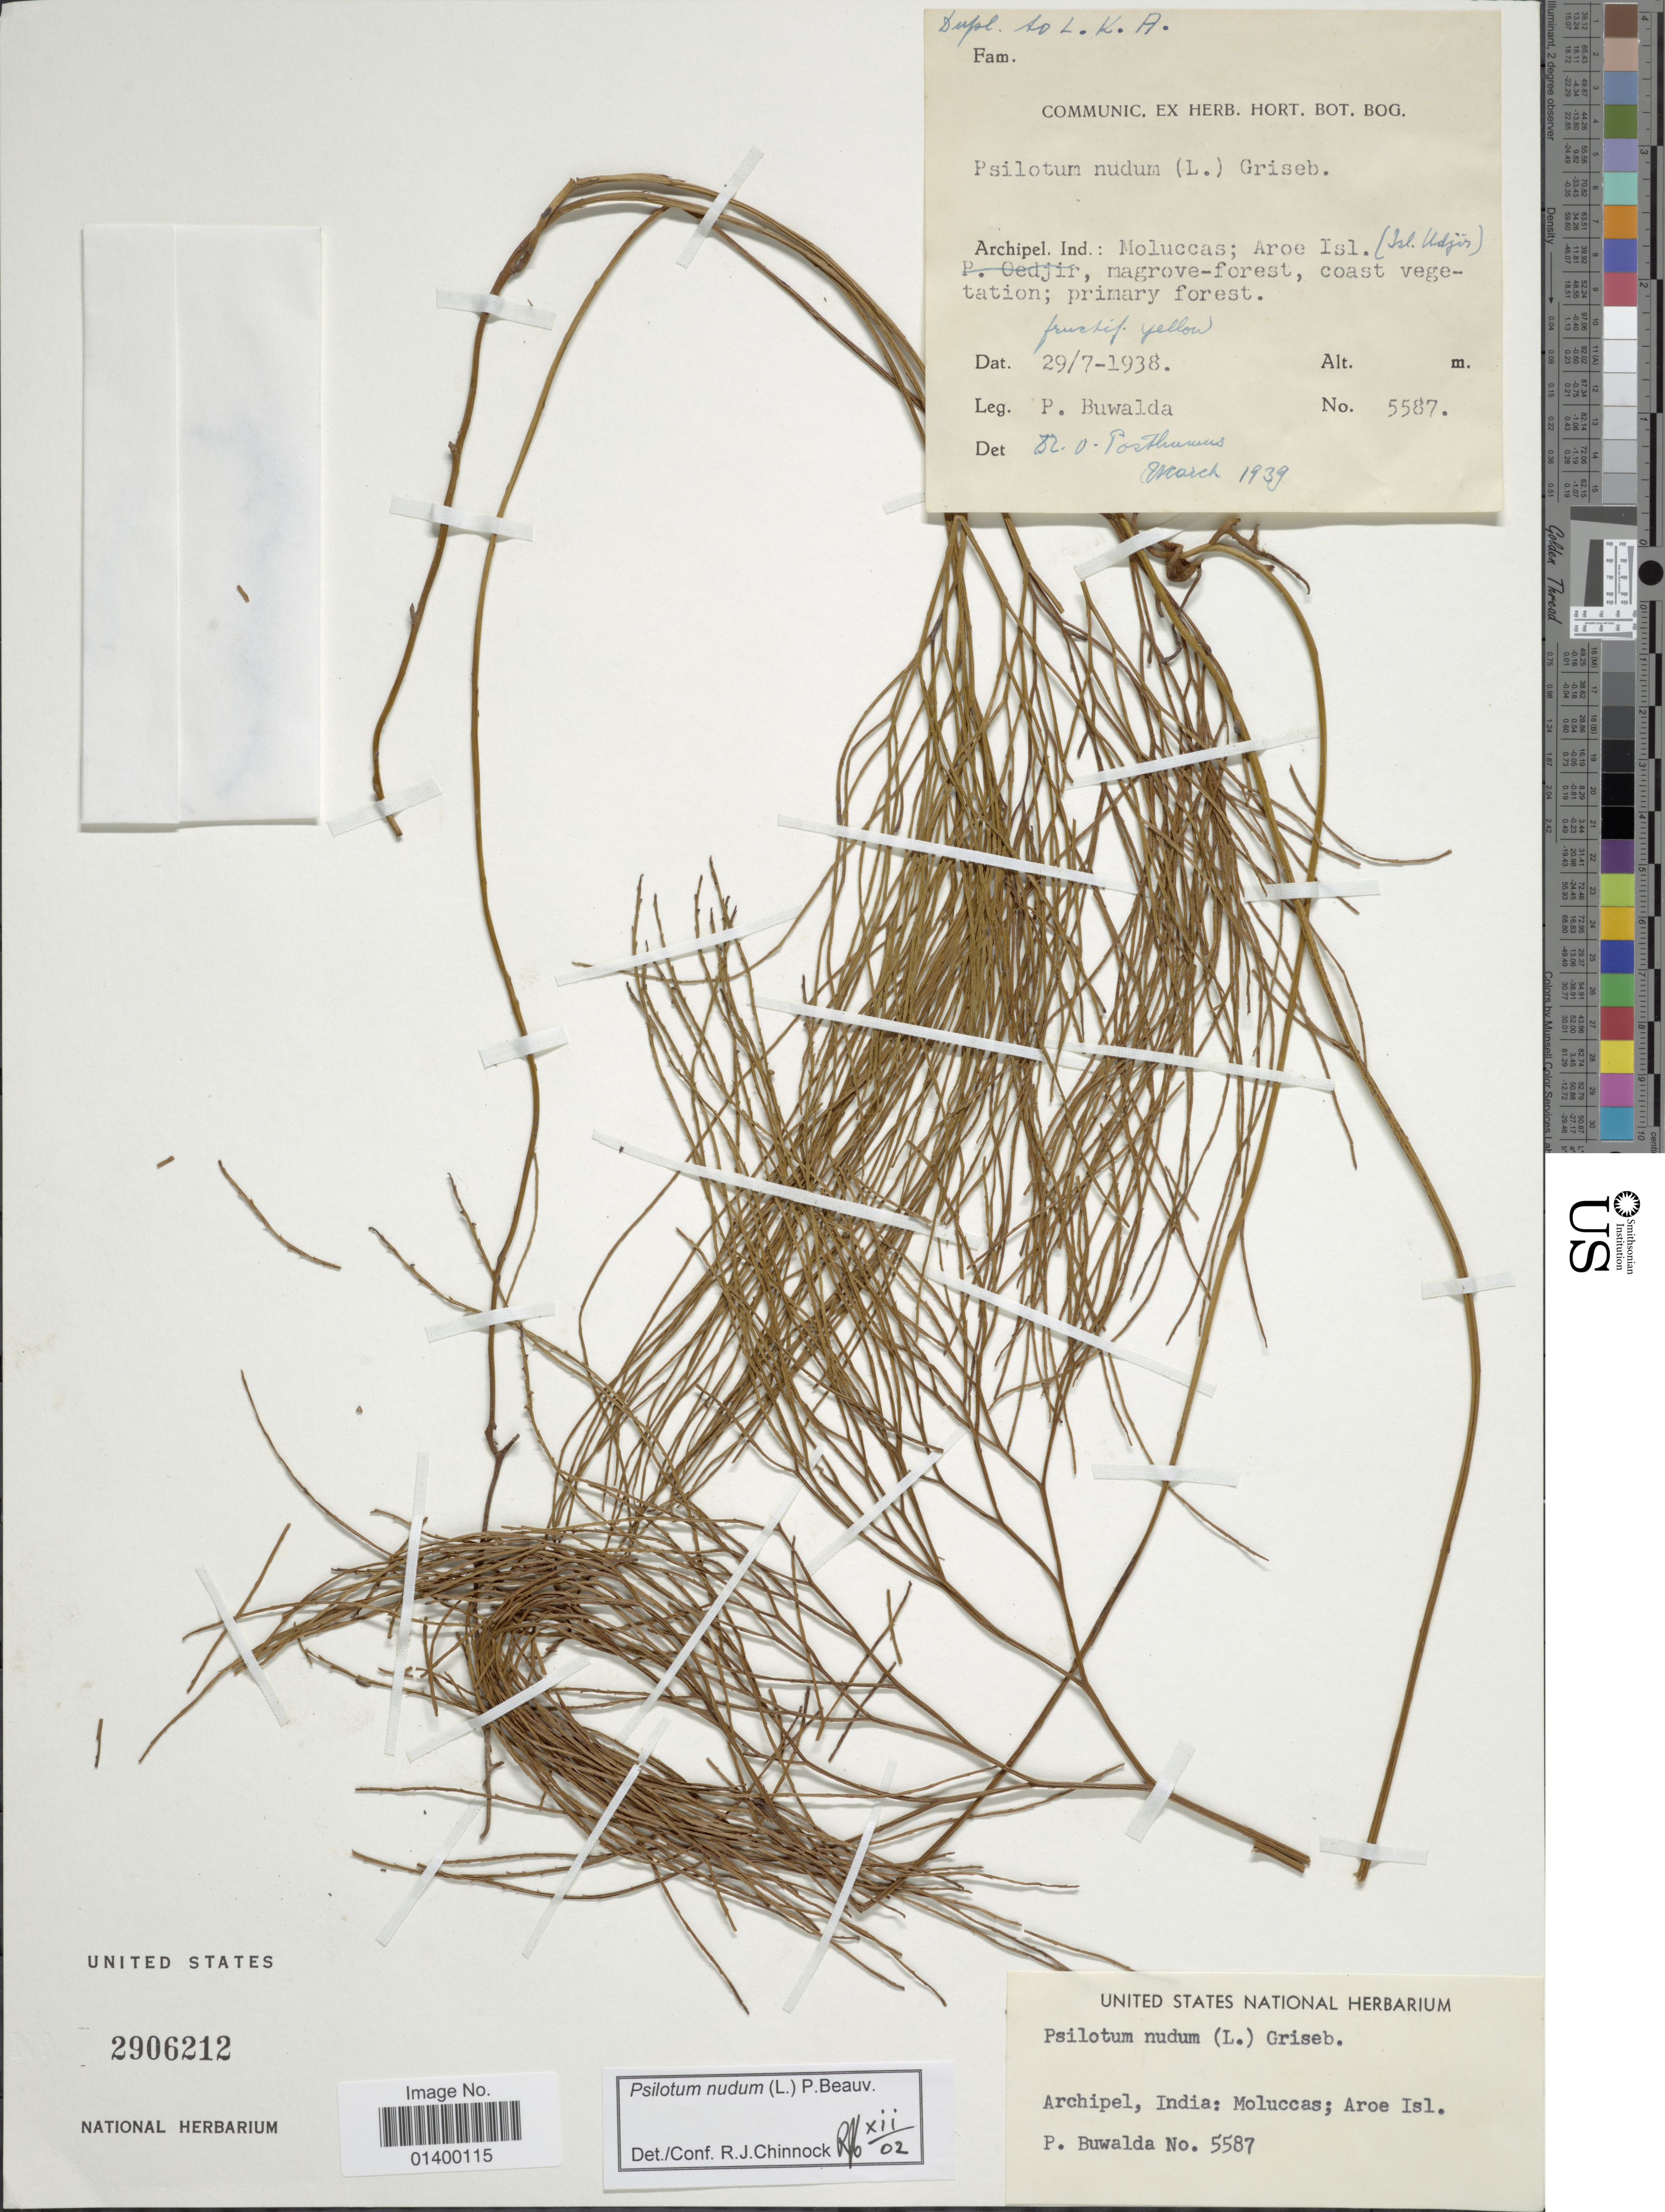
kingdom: Plantae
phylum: Tracheophyta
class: Polypodiopsida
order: Psilotales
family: Psilotaceae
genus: Psilotum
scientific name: Psilotum nudum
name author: (L.) P. Beauv.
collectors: P. Buwalda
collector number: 5587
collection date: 1938-07-29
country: Indonesia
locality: Archipel. Ind.: Moluccas; Aroe Isl. (Isl. Udjer [interpreted])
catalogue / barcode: US 2906212